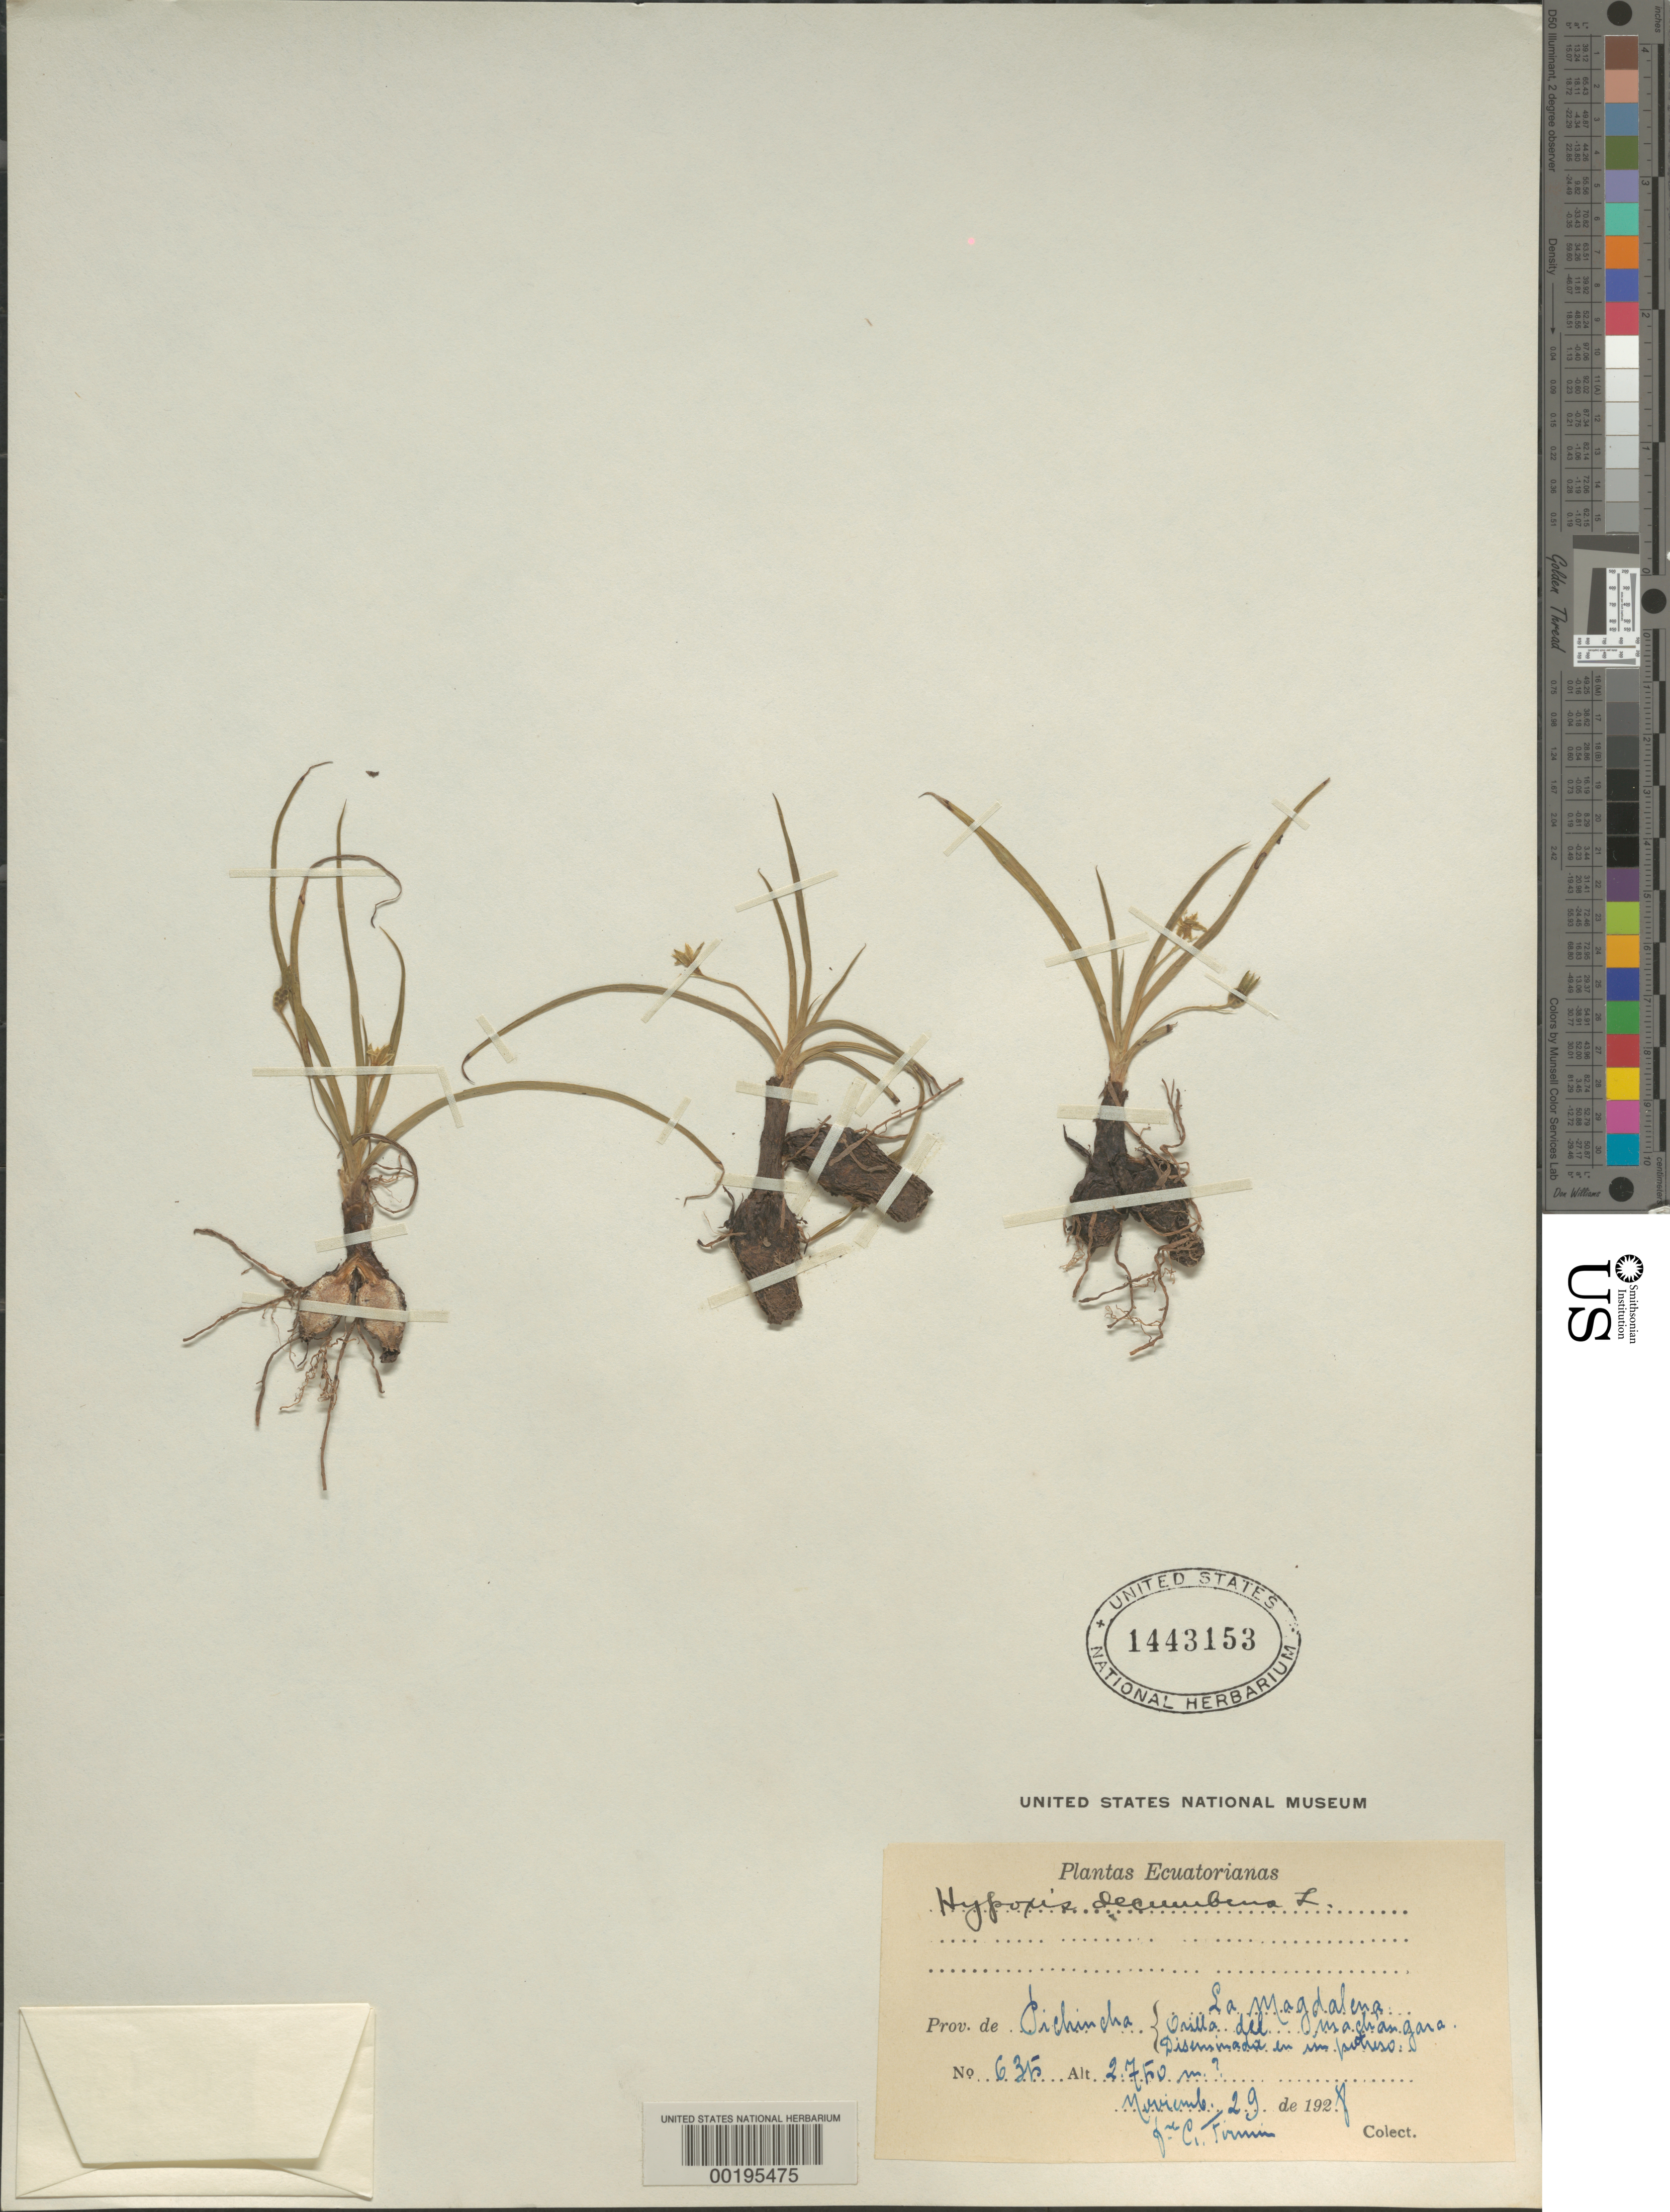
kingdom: Plantae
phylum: Tracheophyta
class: Liliopsida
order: Asparagales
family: Hypoxidaceae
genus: Hypoxis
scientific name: Hypoxis decumbens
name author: L.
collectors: C. Firmin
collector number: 6353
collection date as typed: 29 May 1928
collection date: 1928-05-29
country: Ecuador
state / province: Pichincha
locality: La Magdalena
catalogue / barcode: US 1443153